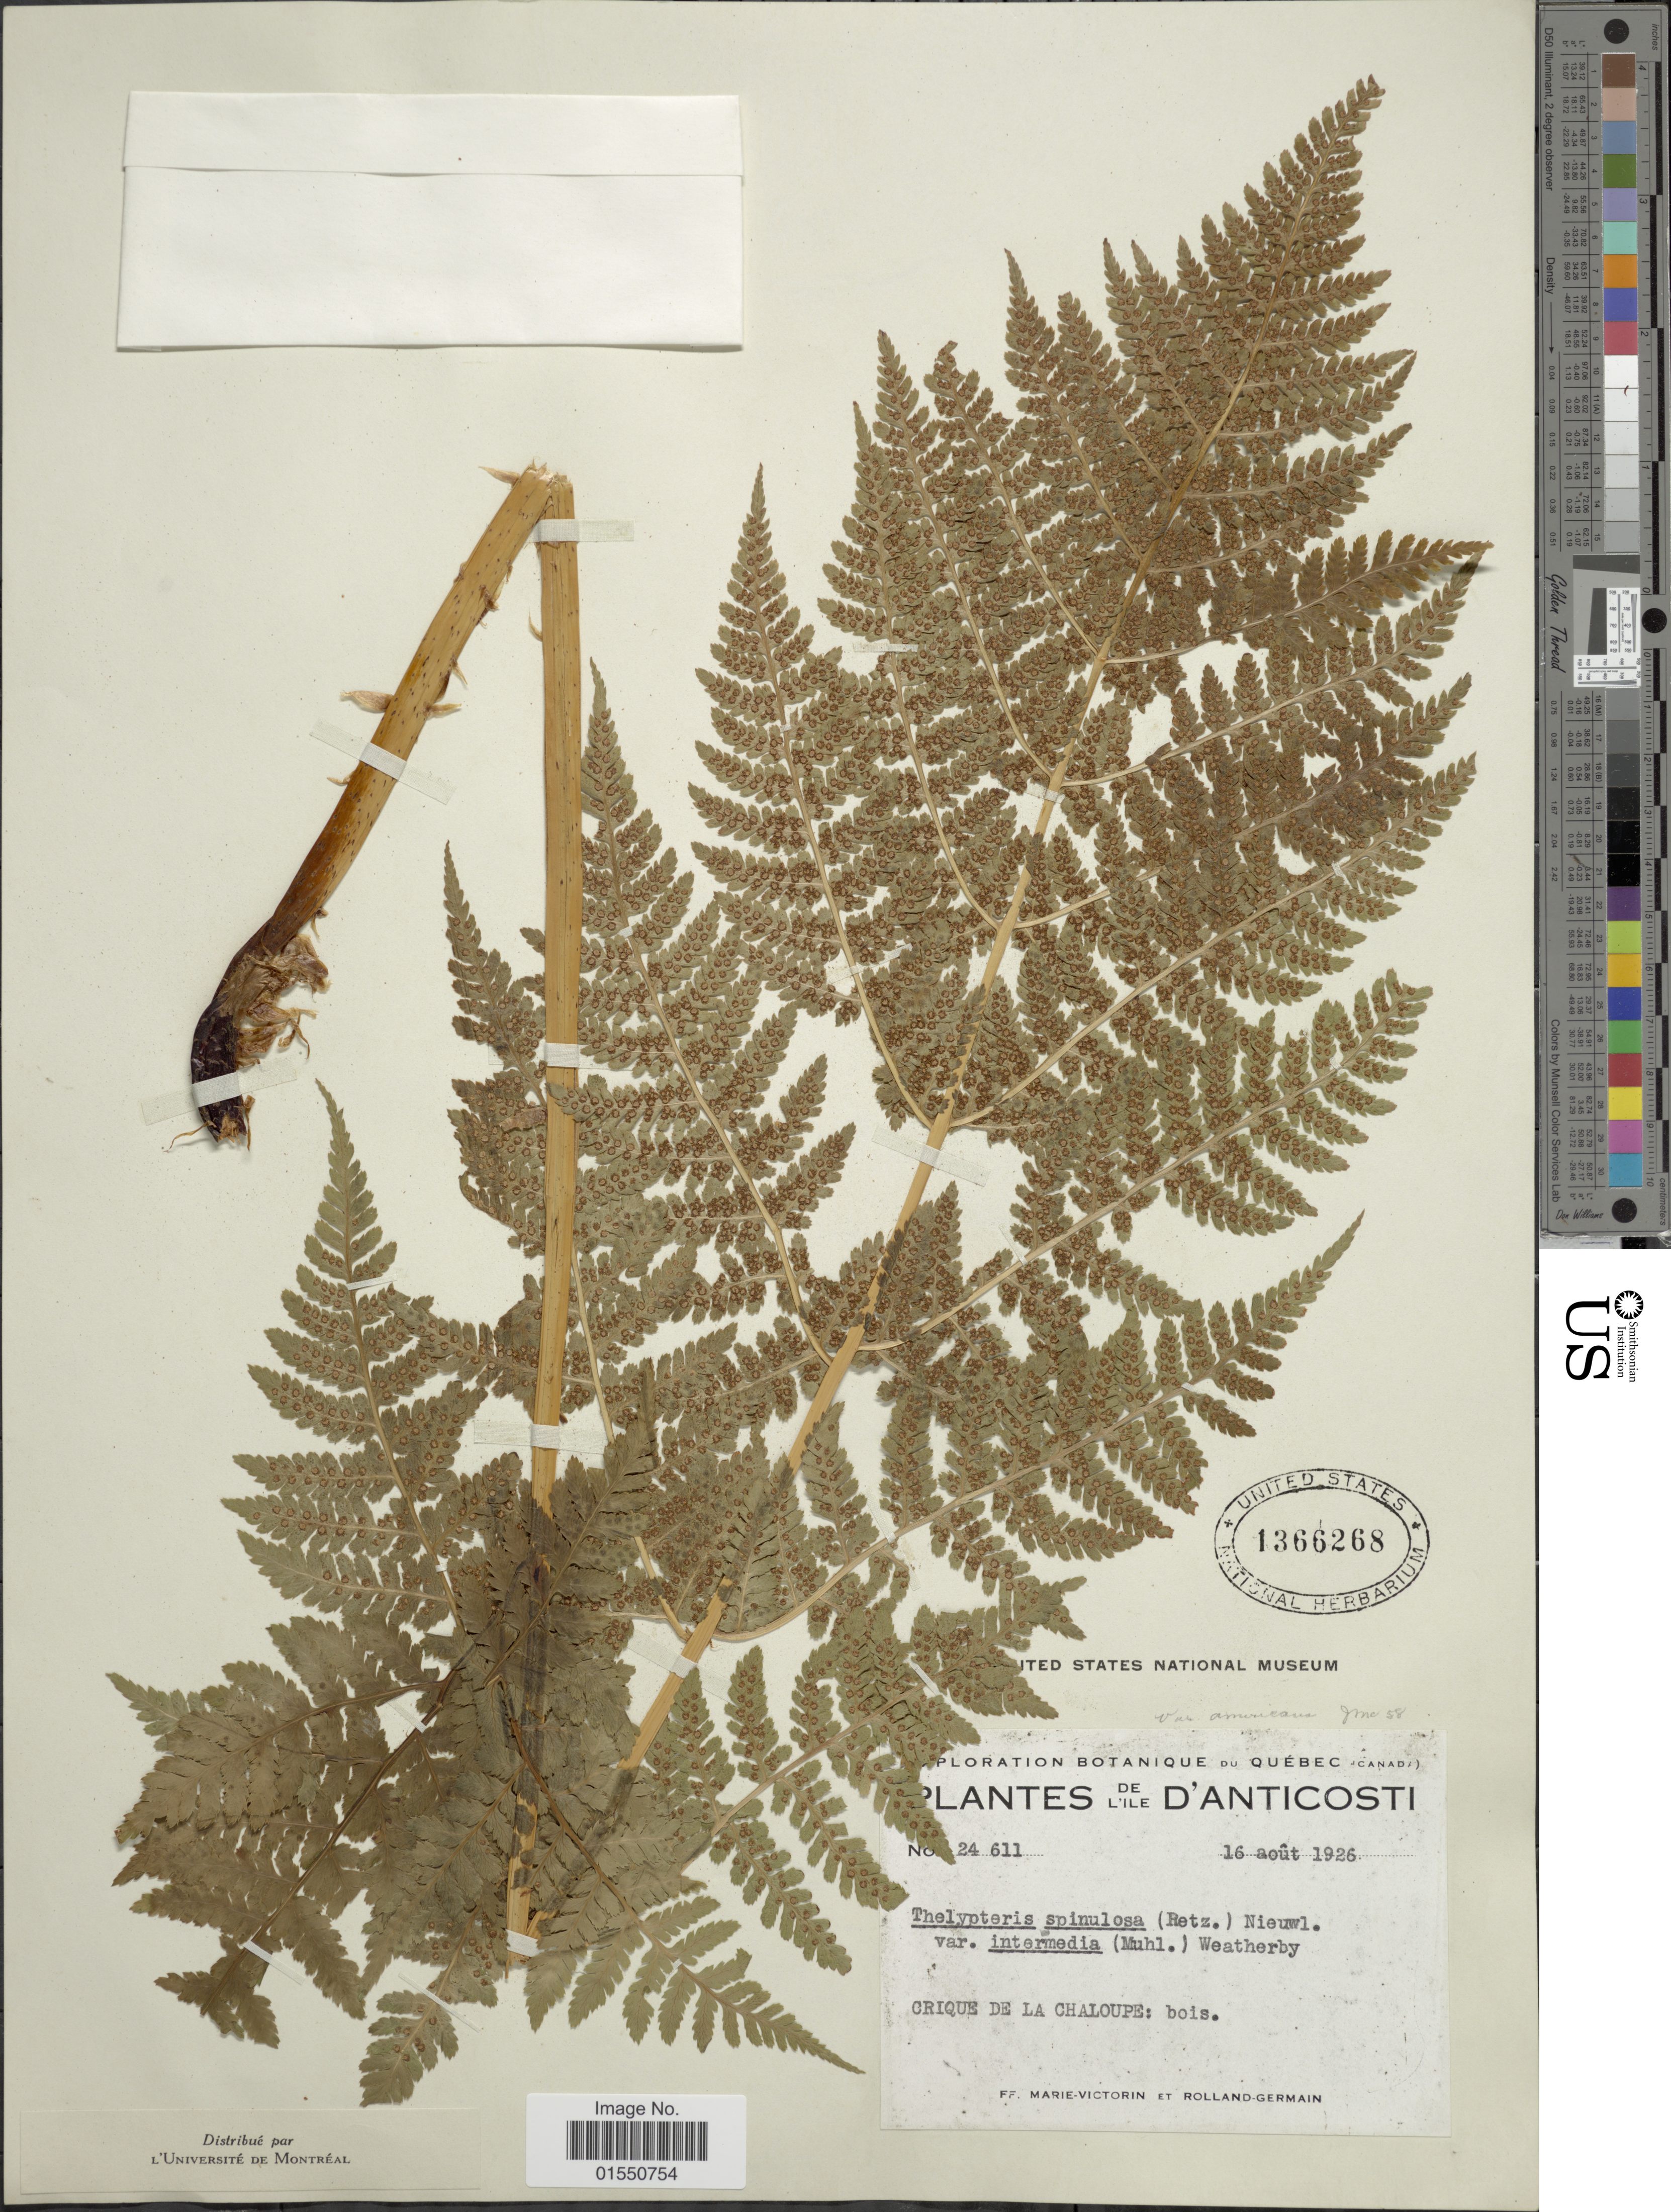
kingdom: Plantae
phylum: Tracheophyta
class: Polypodiopsida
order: Polypodiales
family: Dryopteridaceae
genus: Dryopteris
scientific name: Dryopteris expansa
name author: (C. Presl) Fraser-Jenk. & Jermy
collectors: F. Marie-Victorin & Rolland-Germain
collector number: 24611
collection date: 1926-08-16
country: Canada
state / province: Quebec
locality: De L' ile D' Antocosti, Crique de la Chaloupe: bois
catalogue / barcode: US 1366268